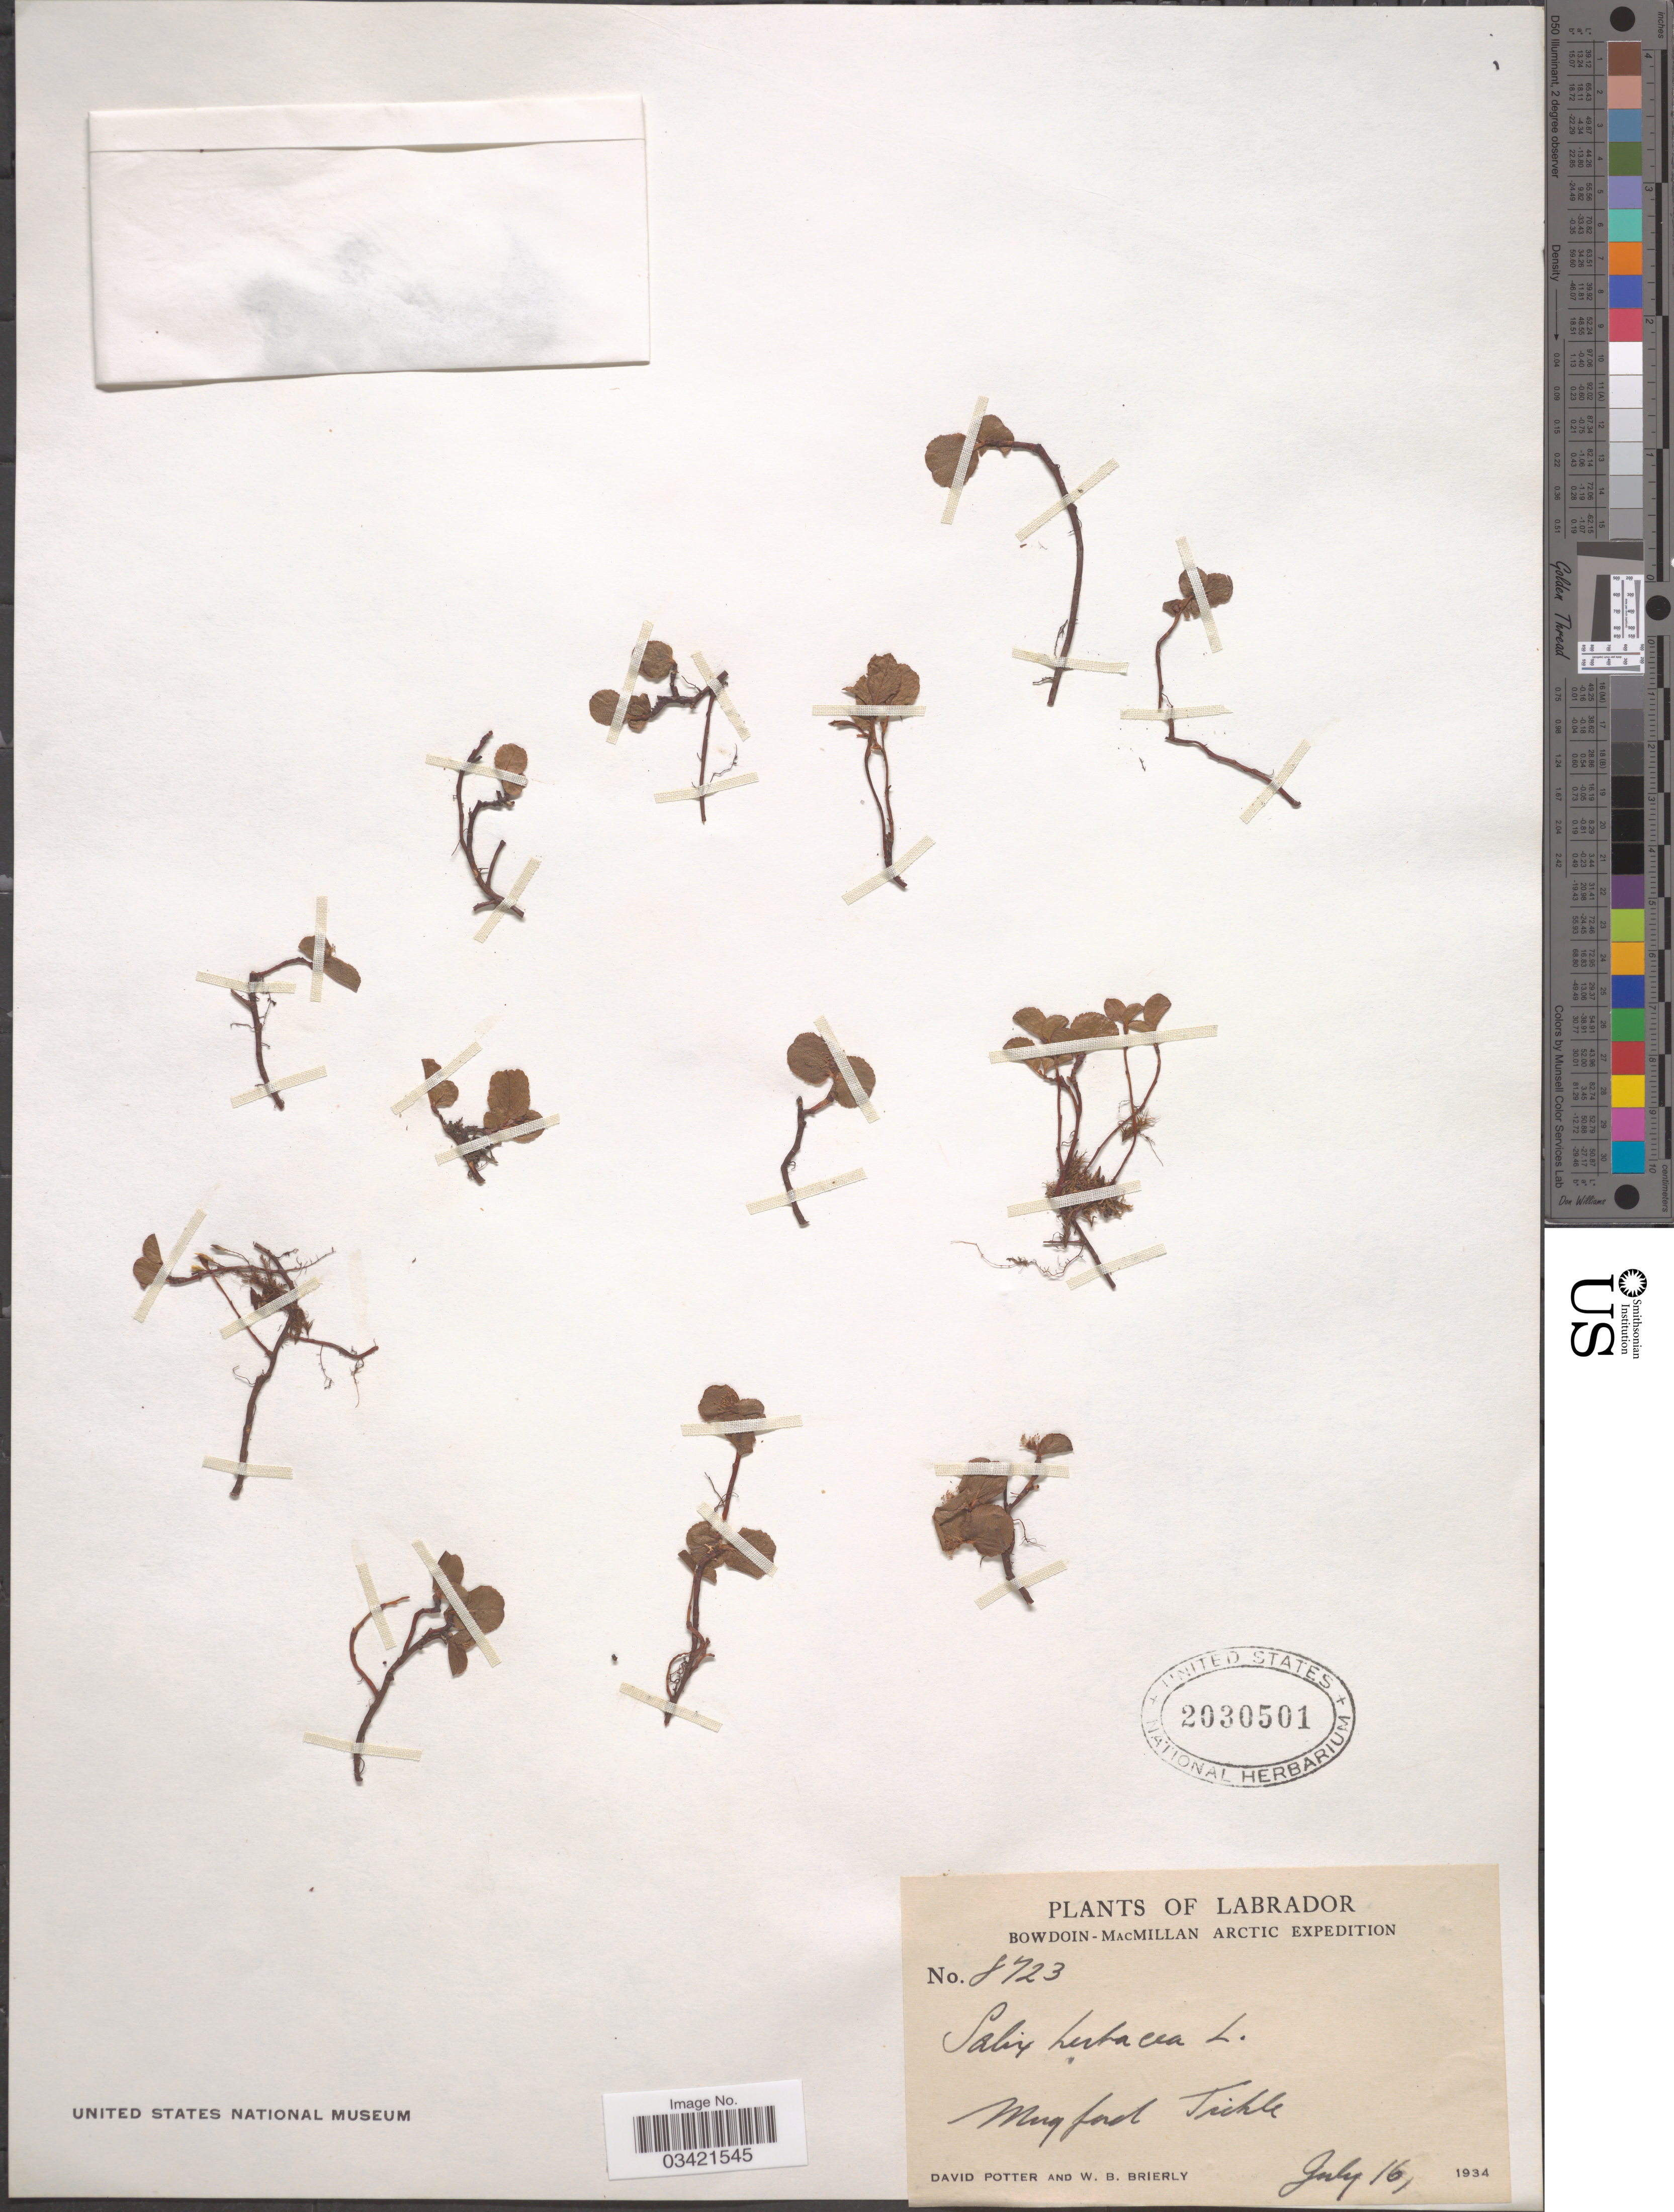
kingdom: Plantae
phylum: Tracheophyta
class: Magnoliopsida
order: Malpighiales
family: Salicaceae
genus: Salix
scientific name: Salix herbacea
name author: L.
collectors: D. Potter & W. Brierly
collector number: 8723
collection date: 1934-07-16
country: Canada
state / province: Newfoundland and Labrador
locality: Labrador. Mugford Tickle.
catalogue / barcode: US 2030501